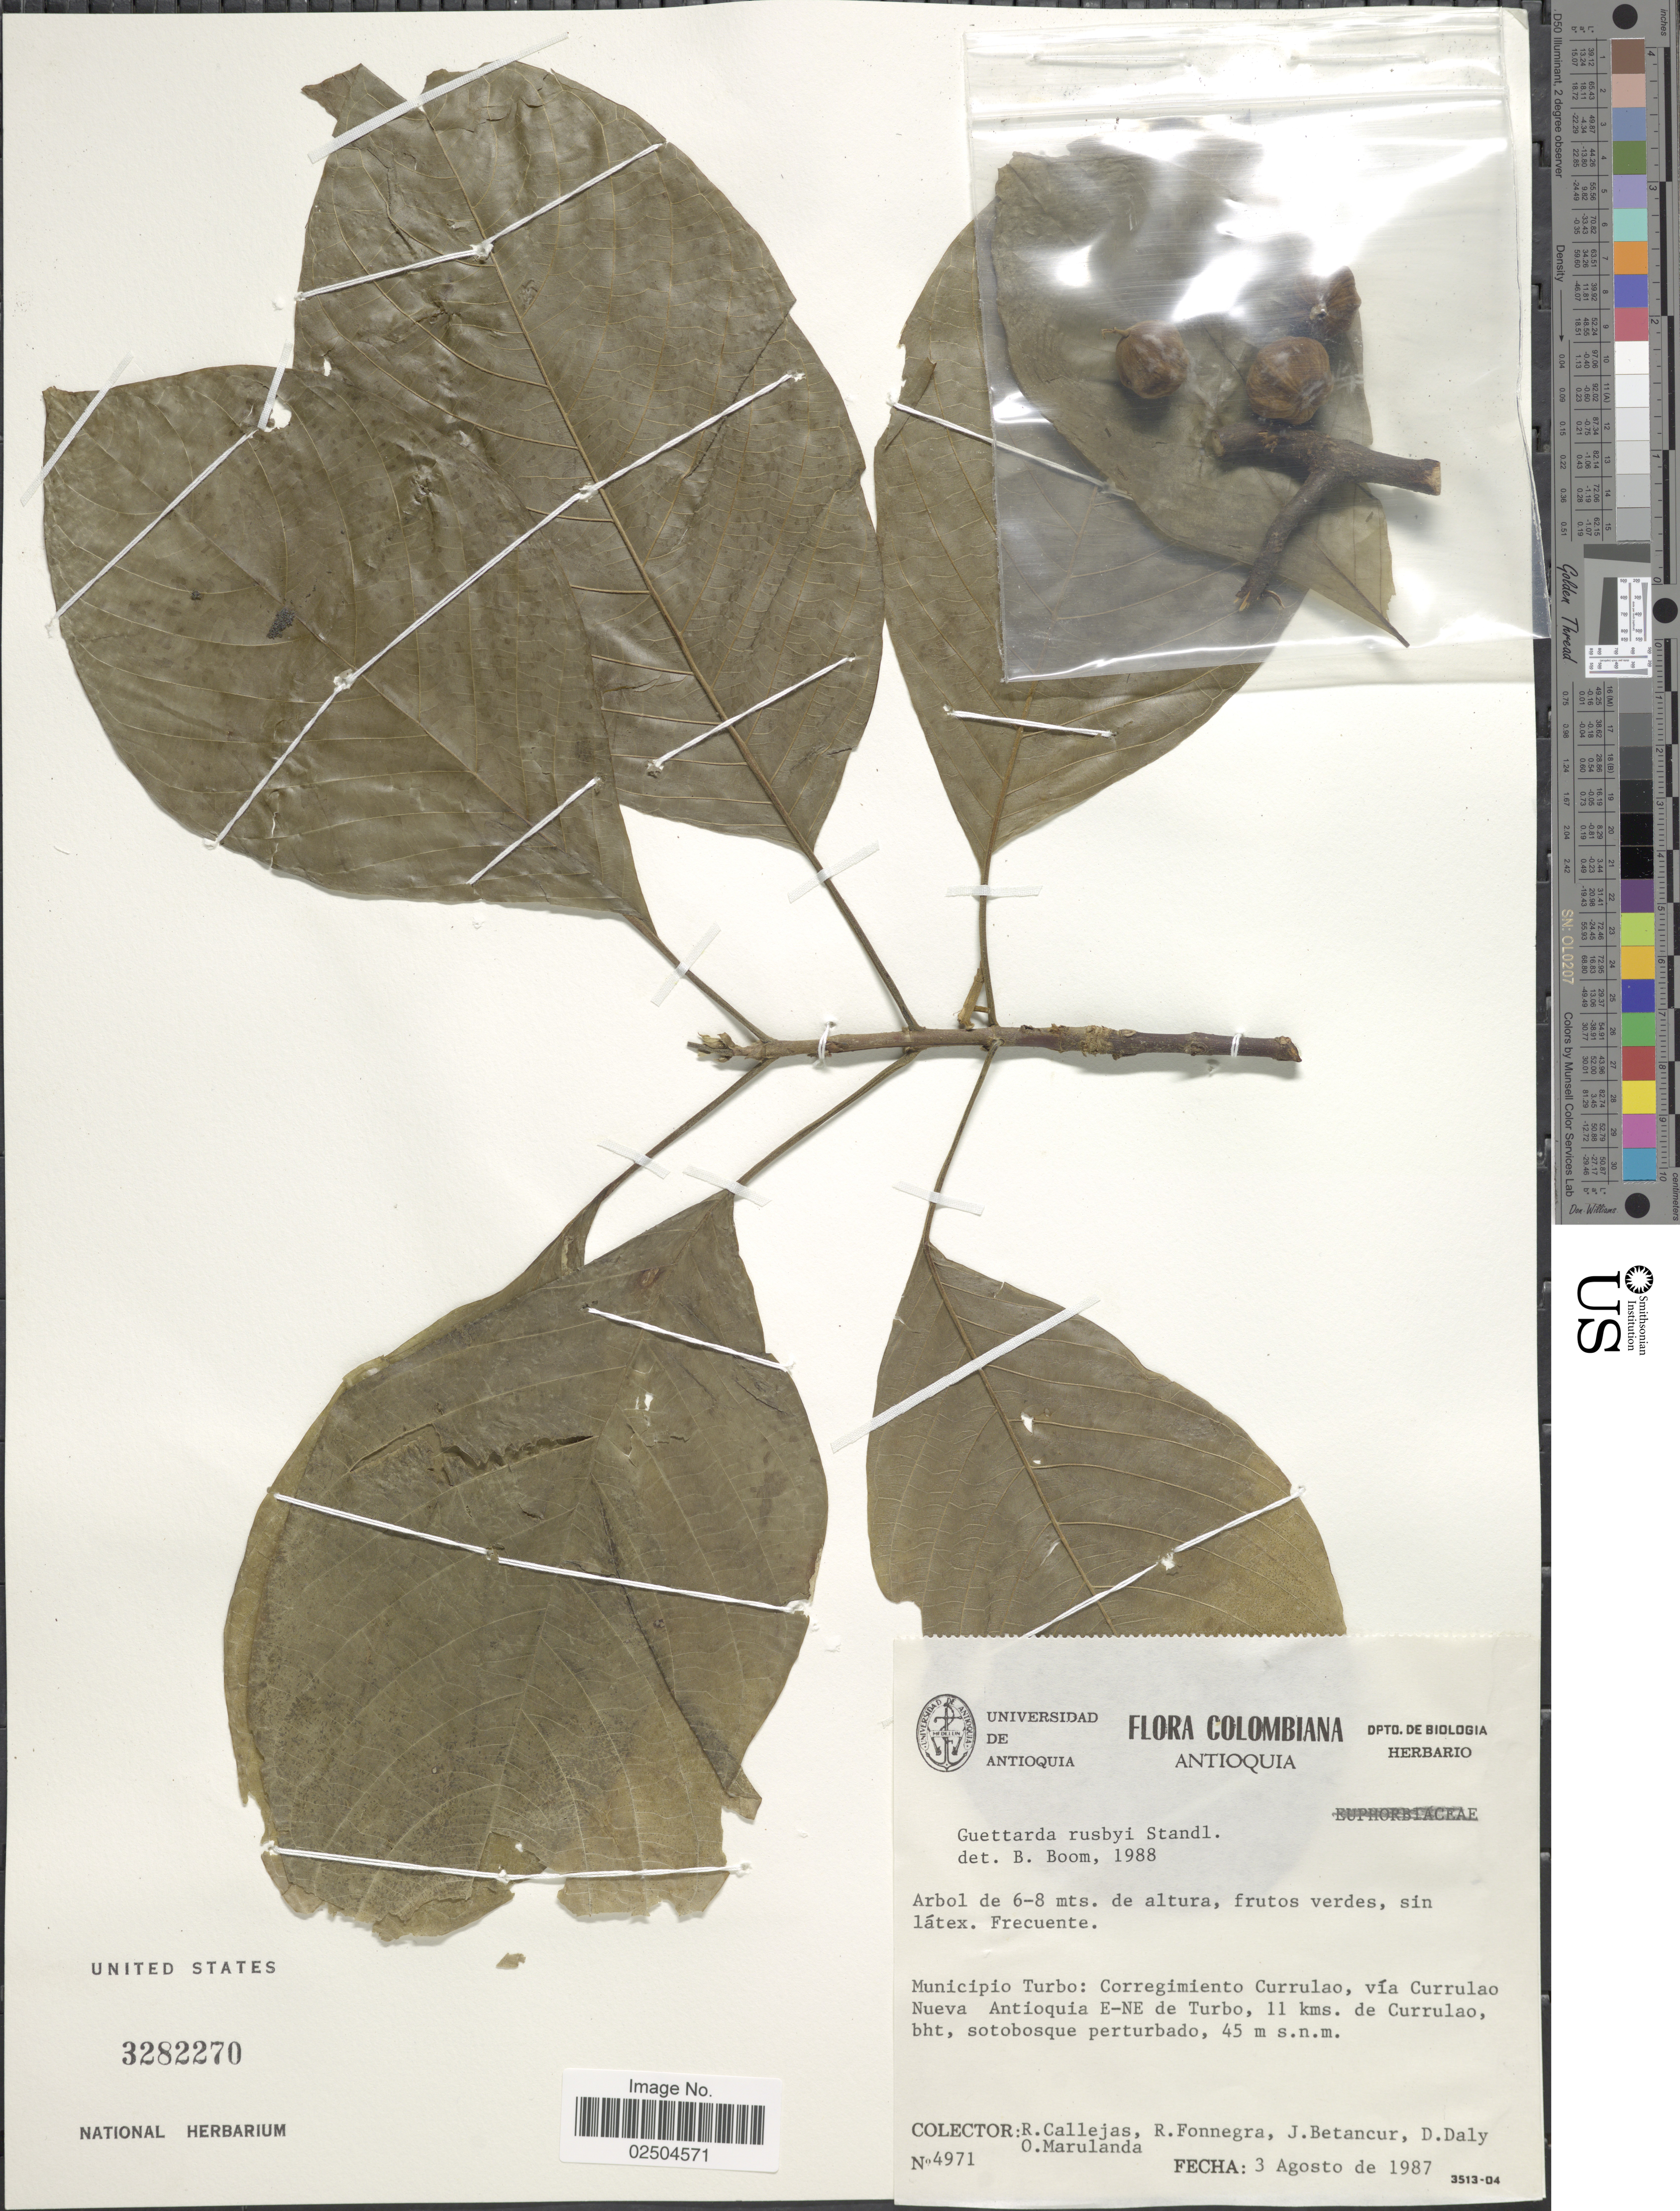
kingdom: Plantae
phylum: Tracheophyta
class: Magnoliopsida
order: Gentianales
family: Rubiaceae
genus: Guettarda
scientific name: Guettarda rusbyi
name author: Standl.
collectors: R. Callejas, R. Fonnegra, J. Betancur, D. C. Daly & O. Marulanda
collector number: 4971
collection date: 1987-08-03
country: Colombia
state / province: Antioquia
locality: Municipio Turbo: Corregimiento Currulao, via Currulao Nueva Antioquia E-NE de Turbo, 11 kms. de Currulao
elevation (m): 45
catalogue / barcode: US 3282270